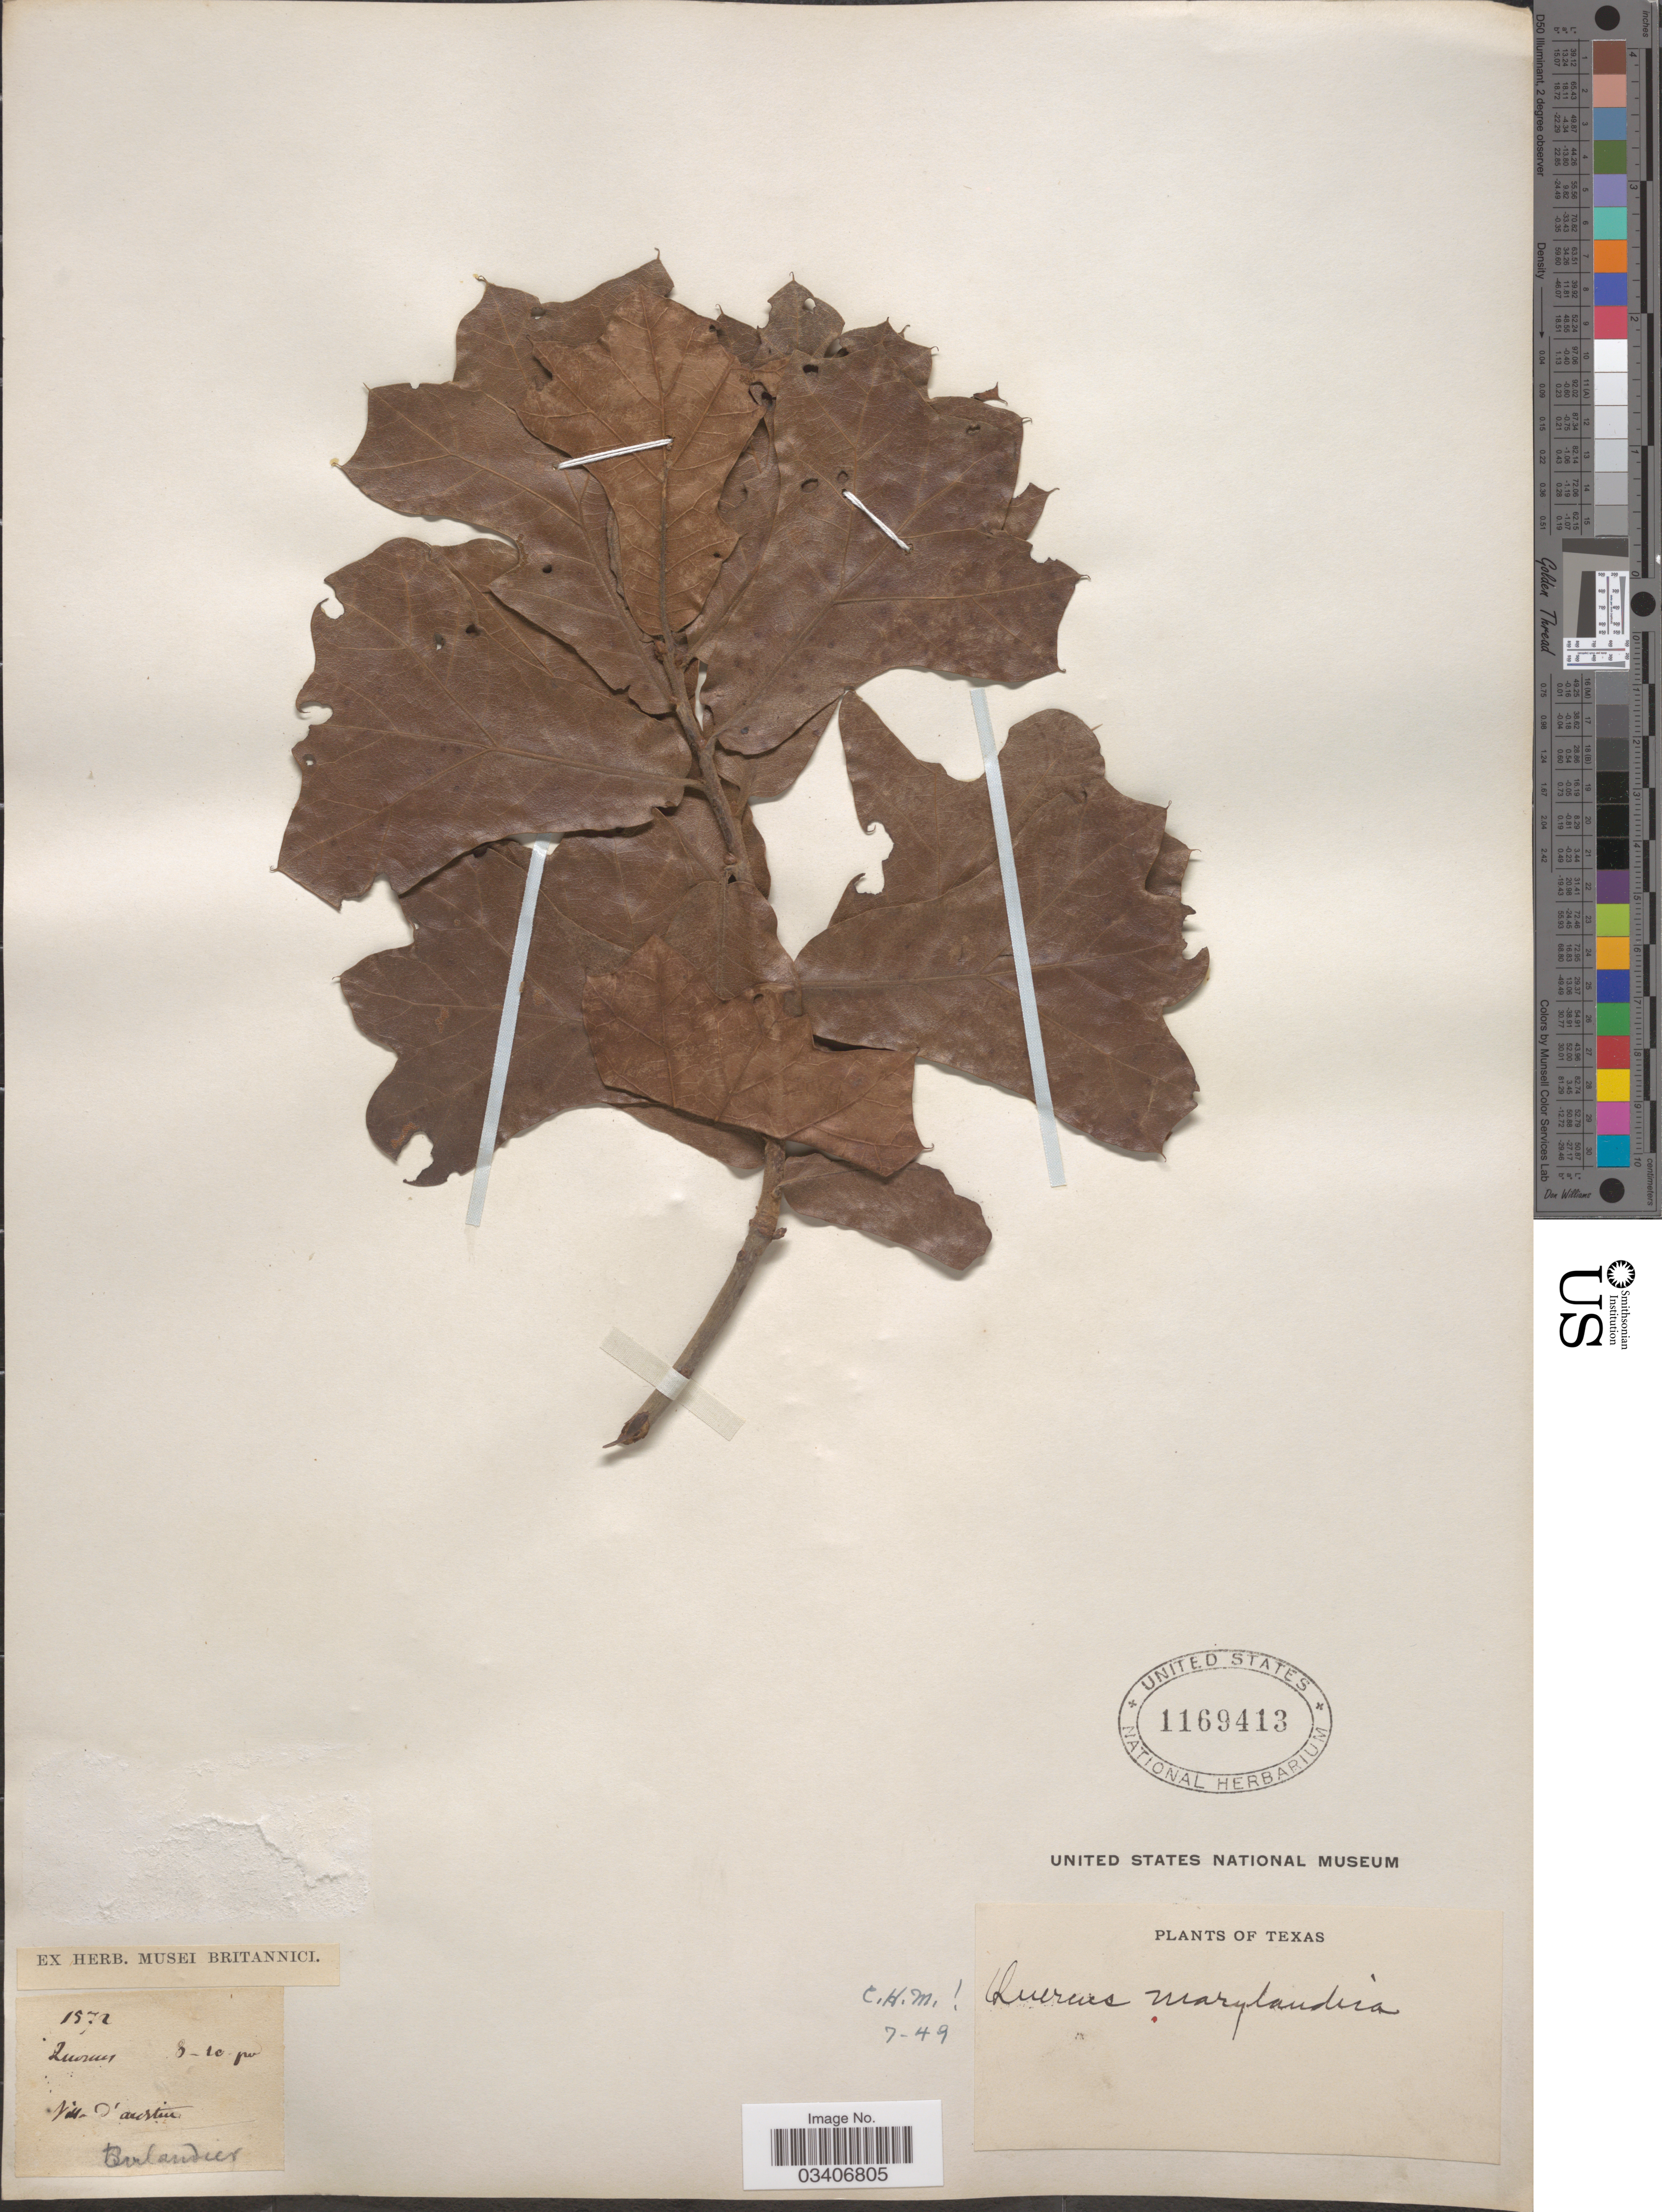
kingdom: Plantae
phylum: Tracheophyta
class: Magnoliopsida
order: Fagales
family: Fagaceae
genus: Quercus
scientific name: Quercus marilandica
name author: (L.) Münchh.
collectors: J. L. Berlandier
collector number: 1572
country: United States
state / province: Texas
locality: Valle d'Austin.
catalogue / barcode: US 1169413